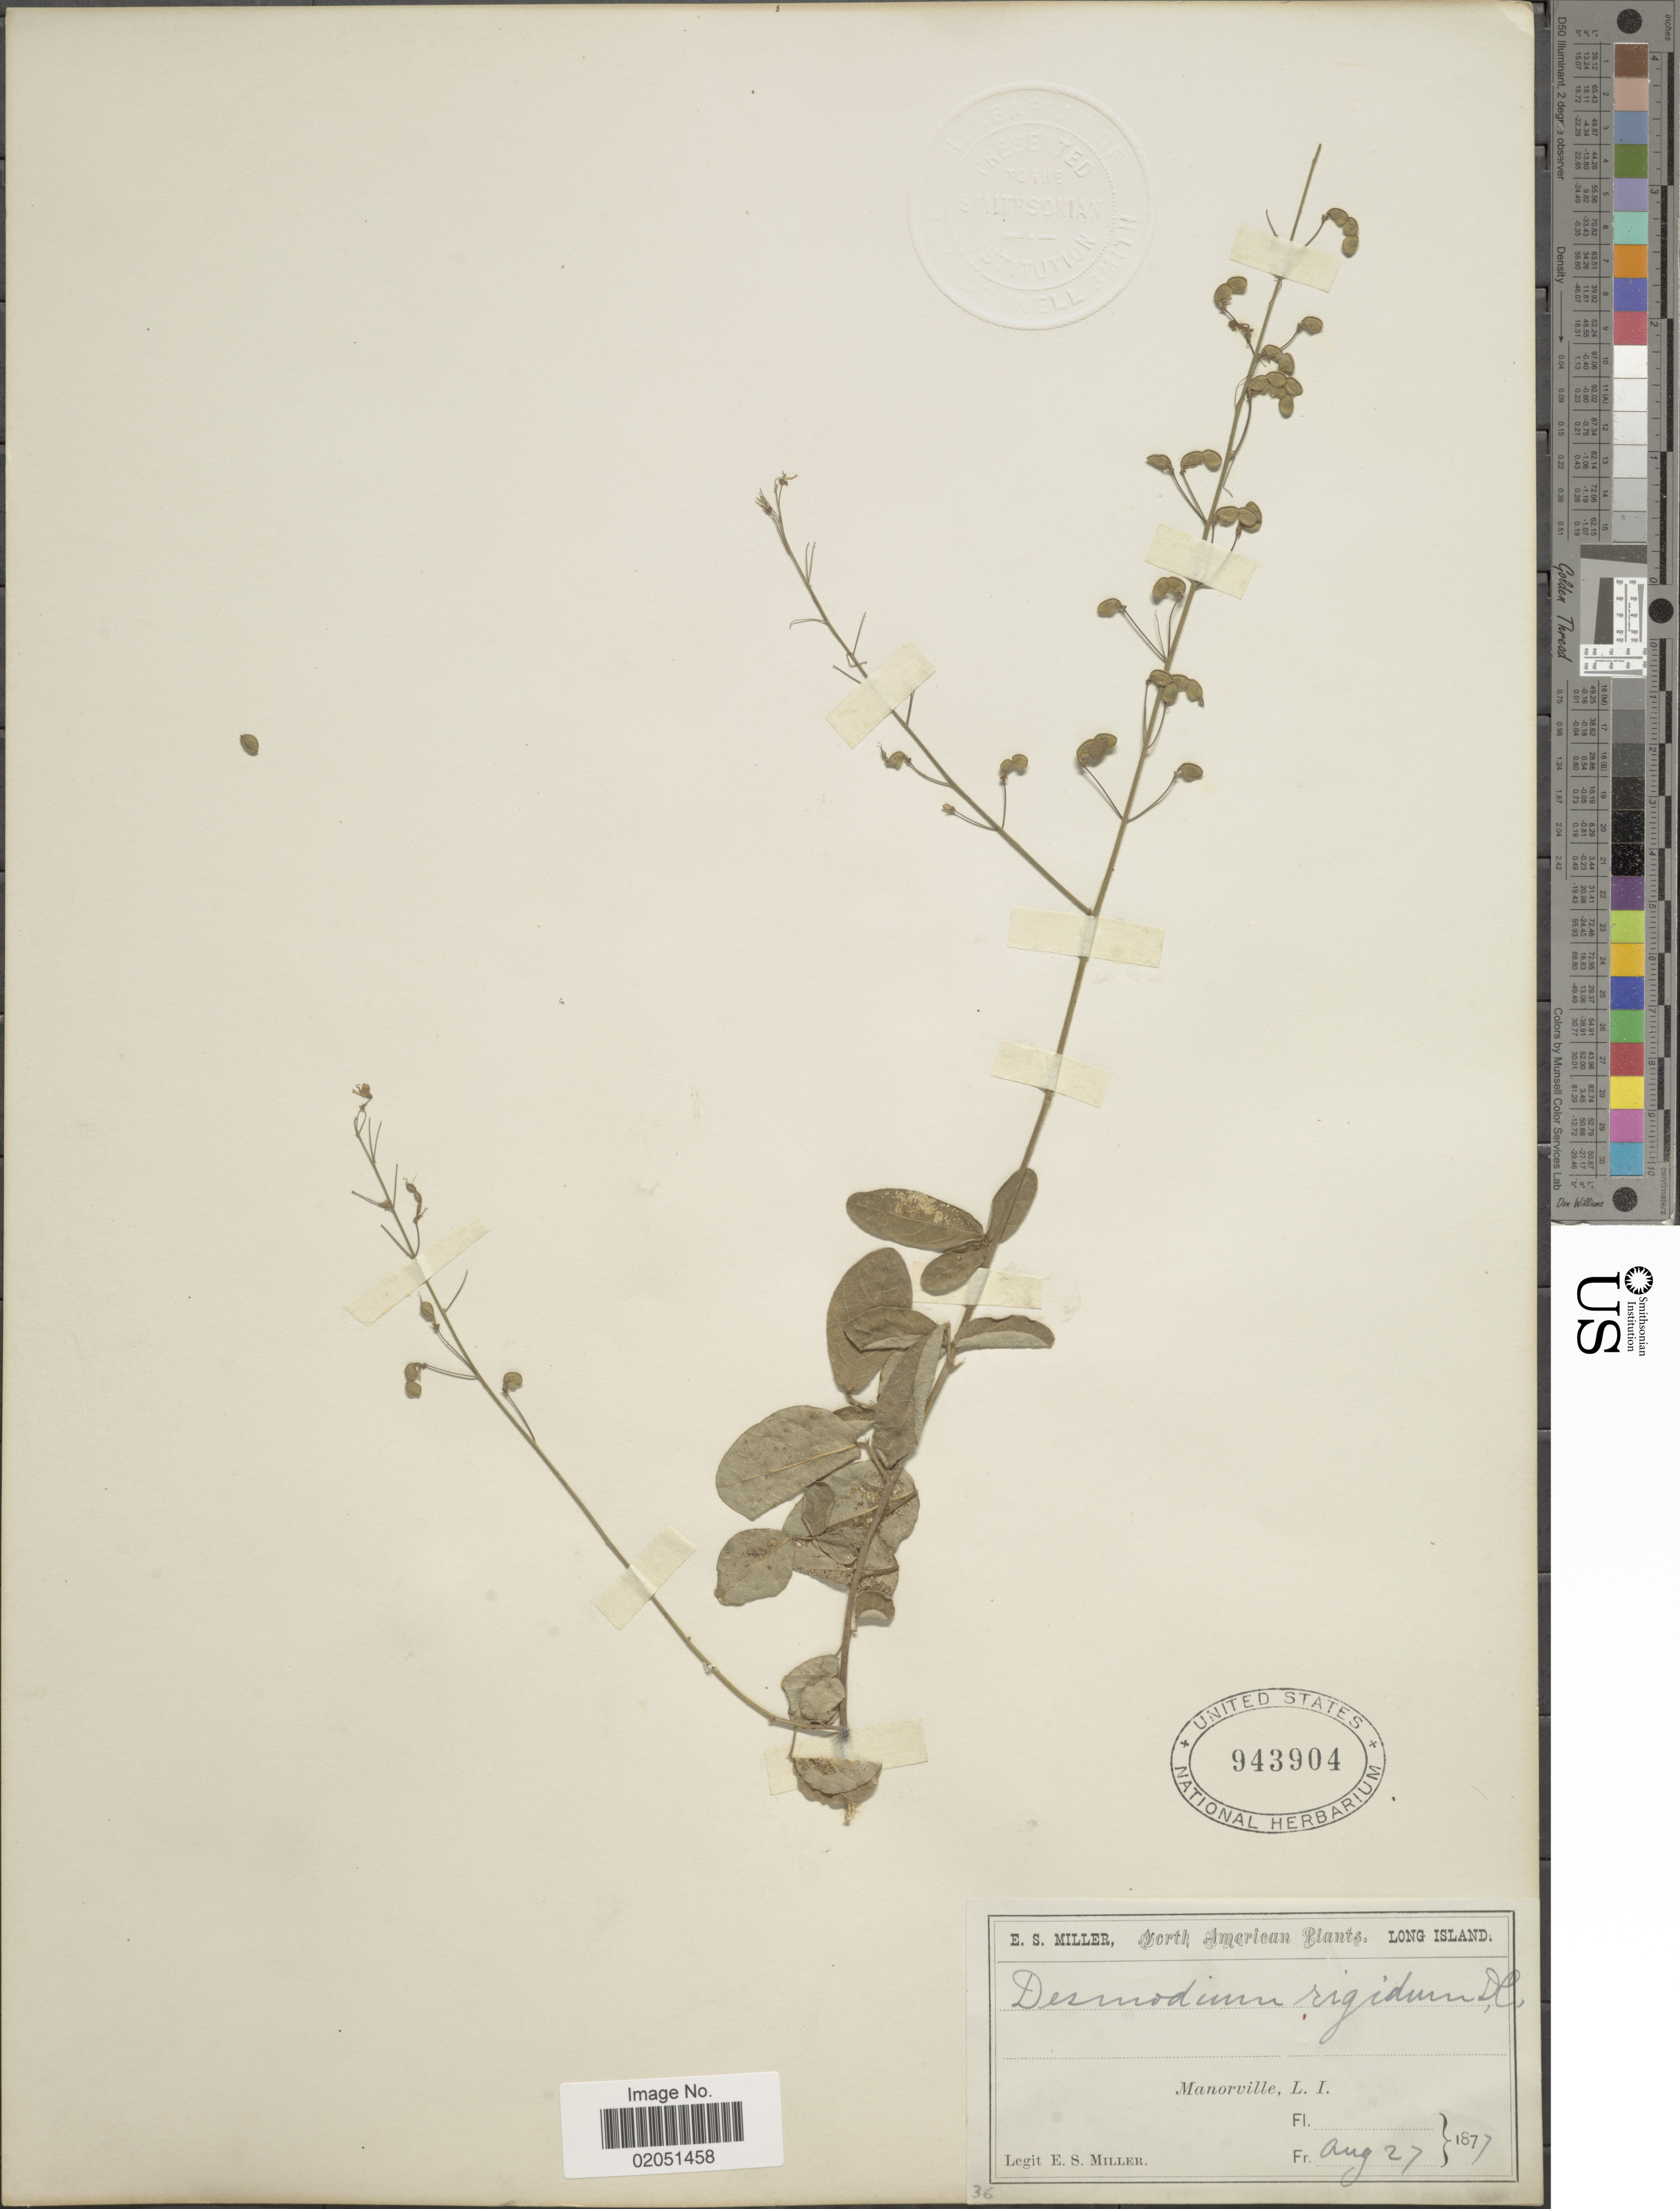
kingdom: Plantae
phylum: Tracheophyta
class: Magnoliopsida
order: Fabales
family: Fabaceae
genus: Desmodium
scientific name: Desmodium rigidum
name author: (Elliott) DC.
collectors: E. S. Miller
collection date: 1877-08-27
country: United States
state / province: New York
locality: Manorville, L. I.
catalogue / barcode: US 943904